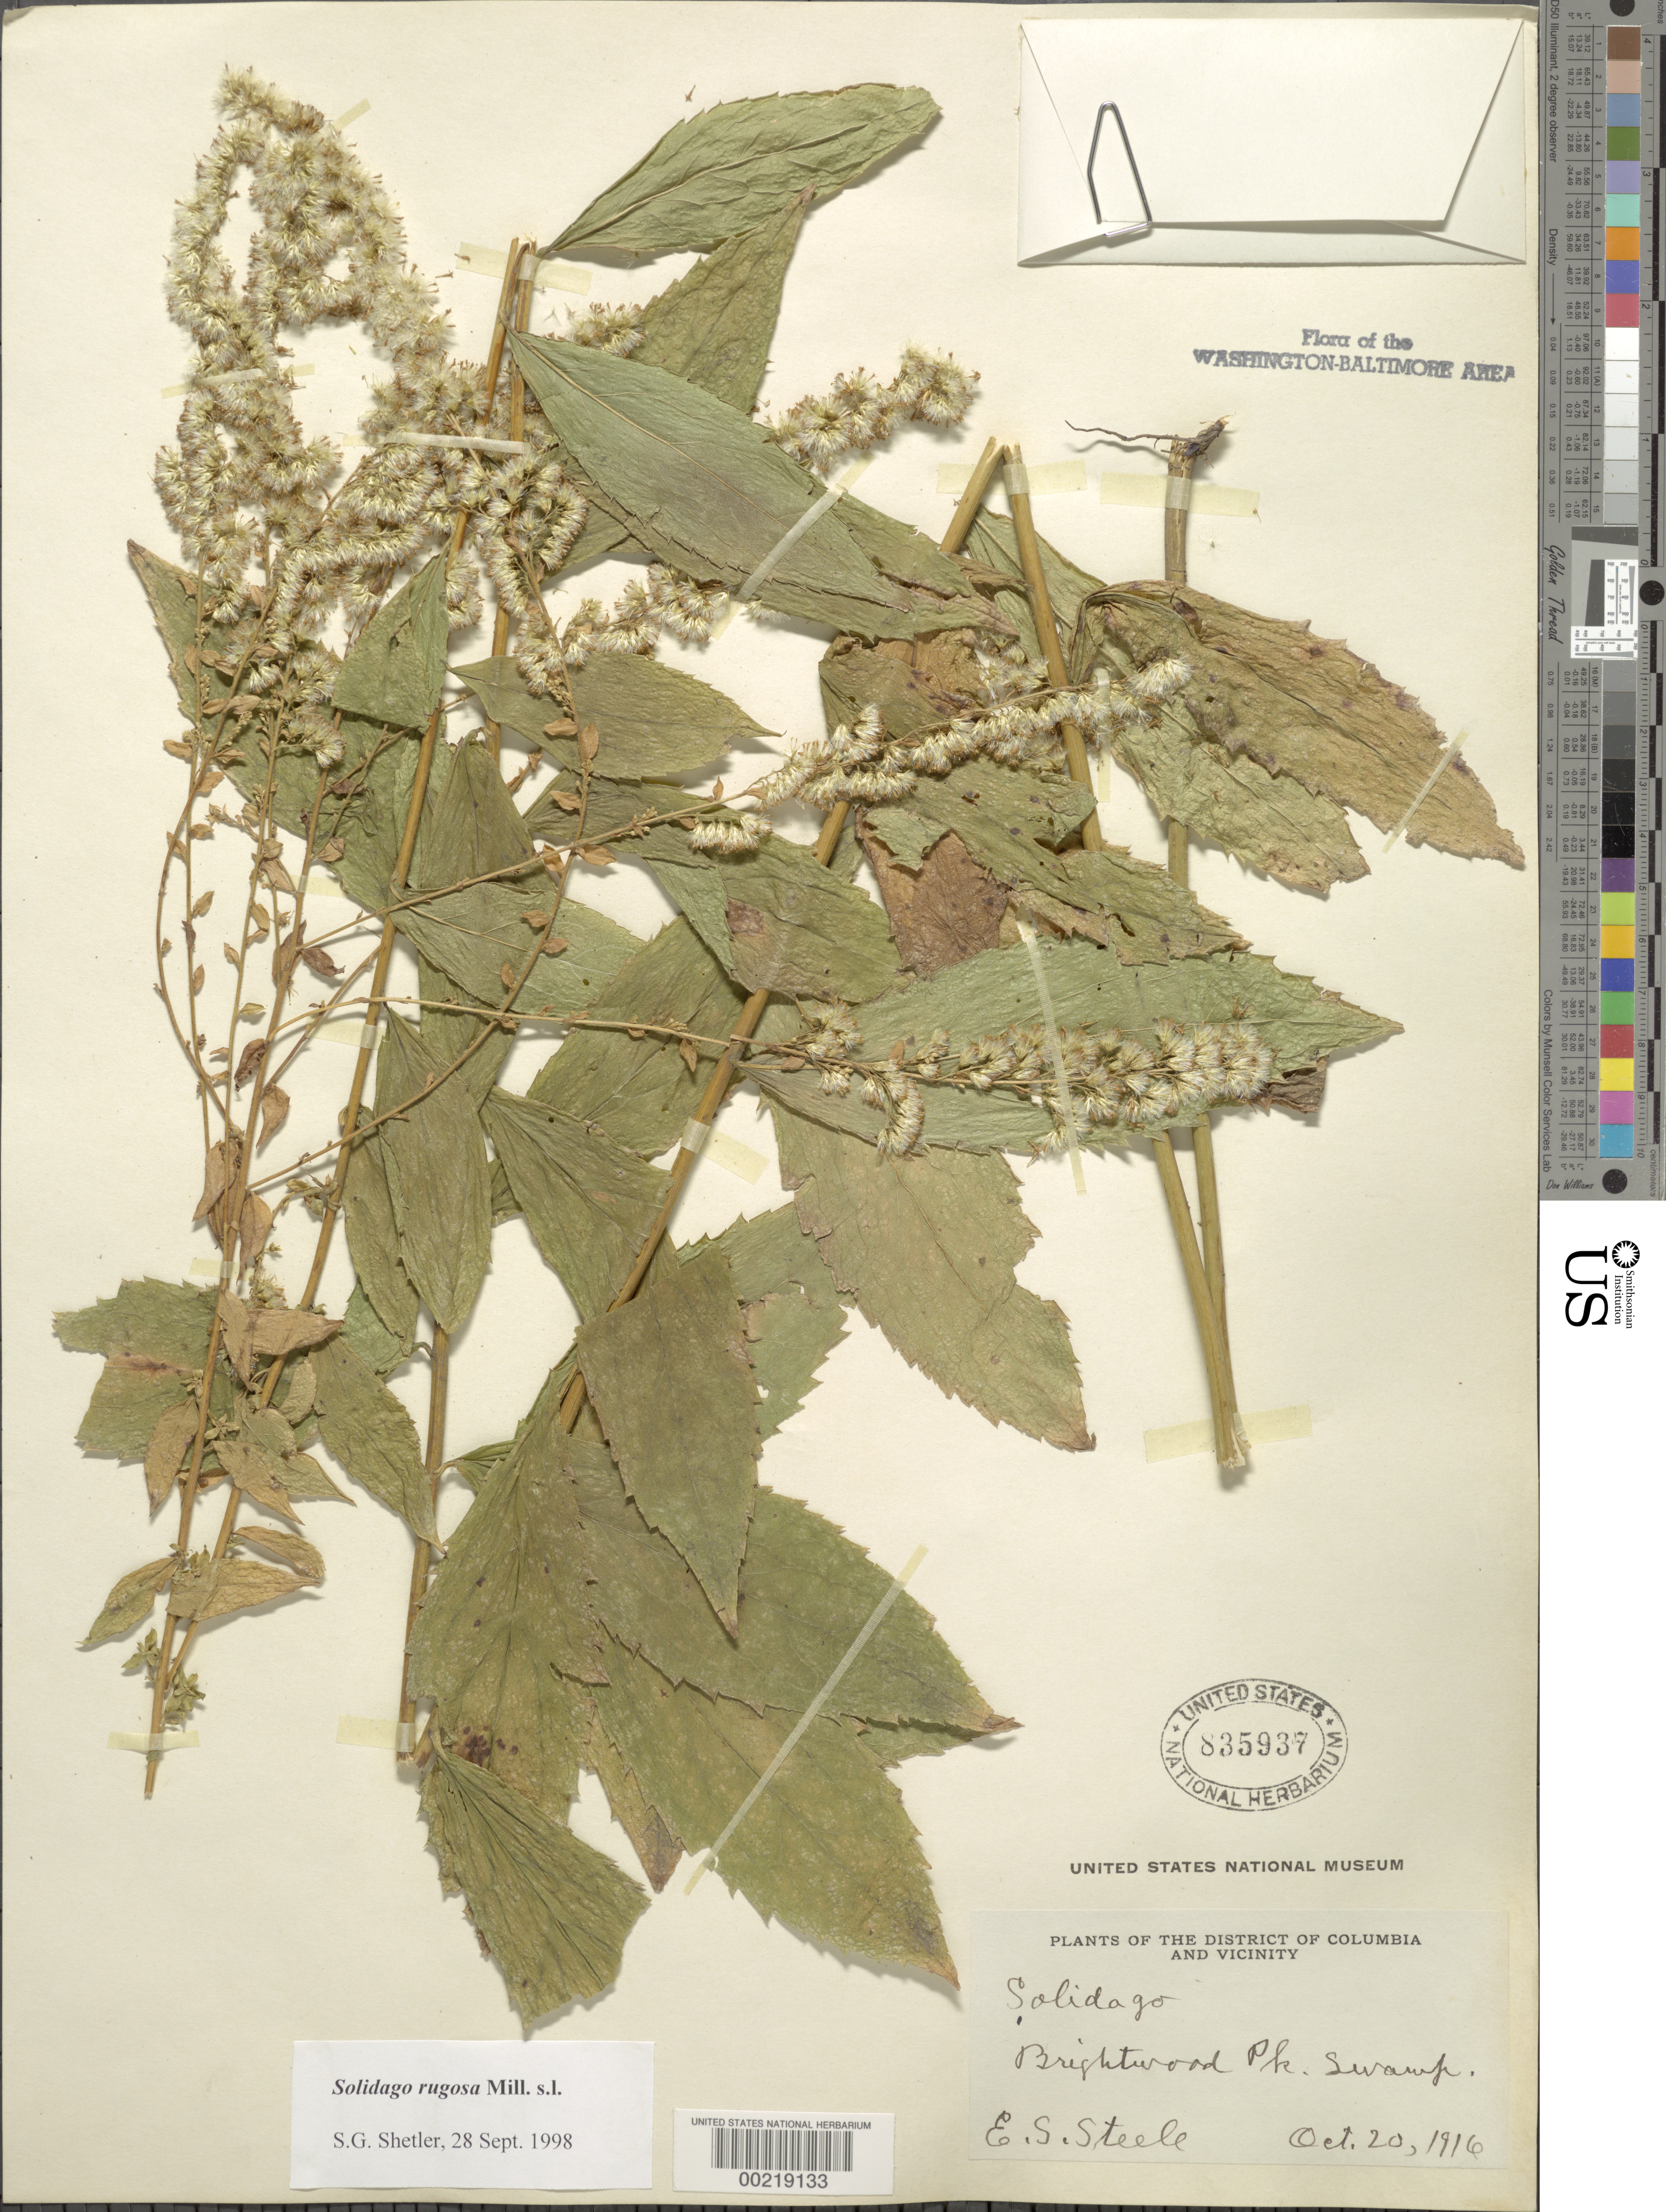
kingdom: Plantae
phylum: Tracheophyta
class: Magnoliopsida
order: Asterales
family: Asteraceae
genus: Solidago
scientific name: Solidago rugosa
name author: Mill.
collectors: E. Steele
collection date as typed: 20 Oct 1916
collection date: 1916-10-20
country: United States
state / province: District of Columbia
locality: Brightwood Park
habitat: Swamp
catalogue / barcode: US 835937